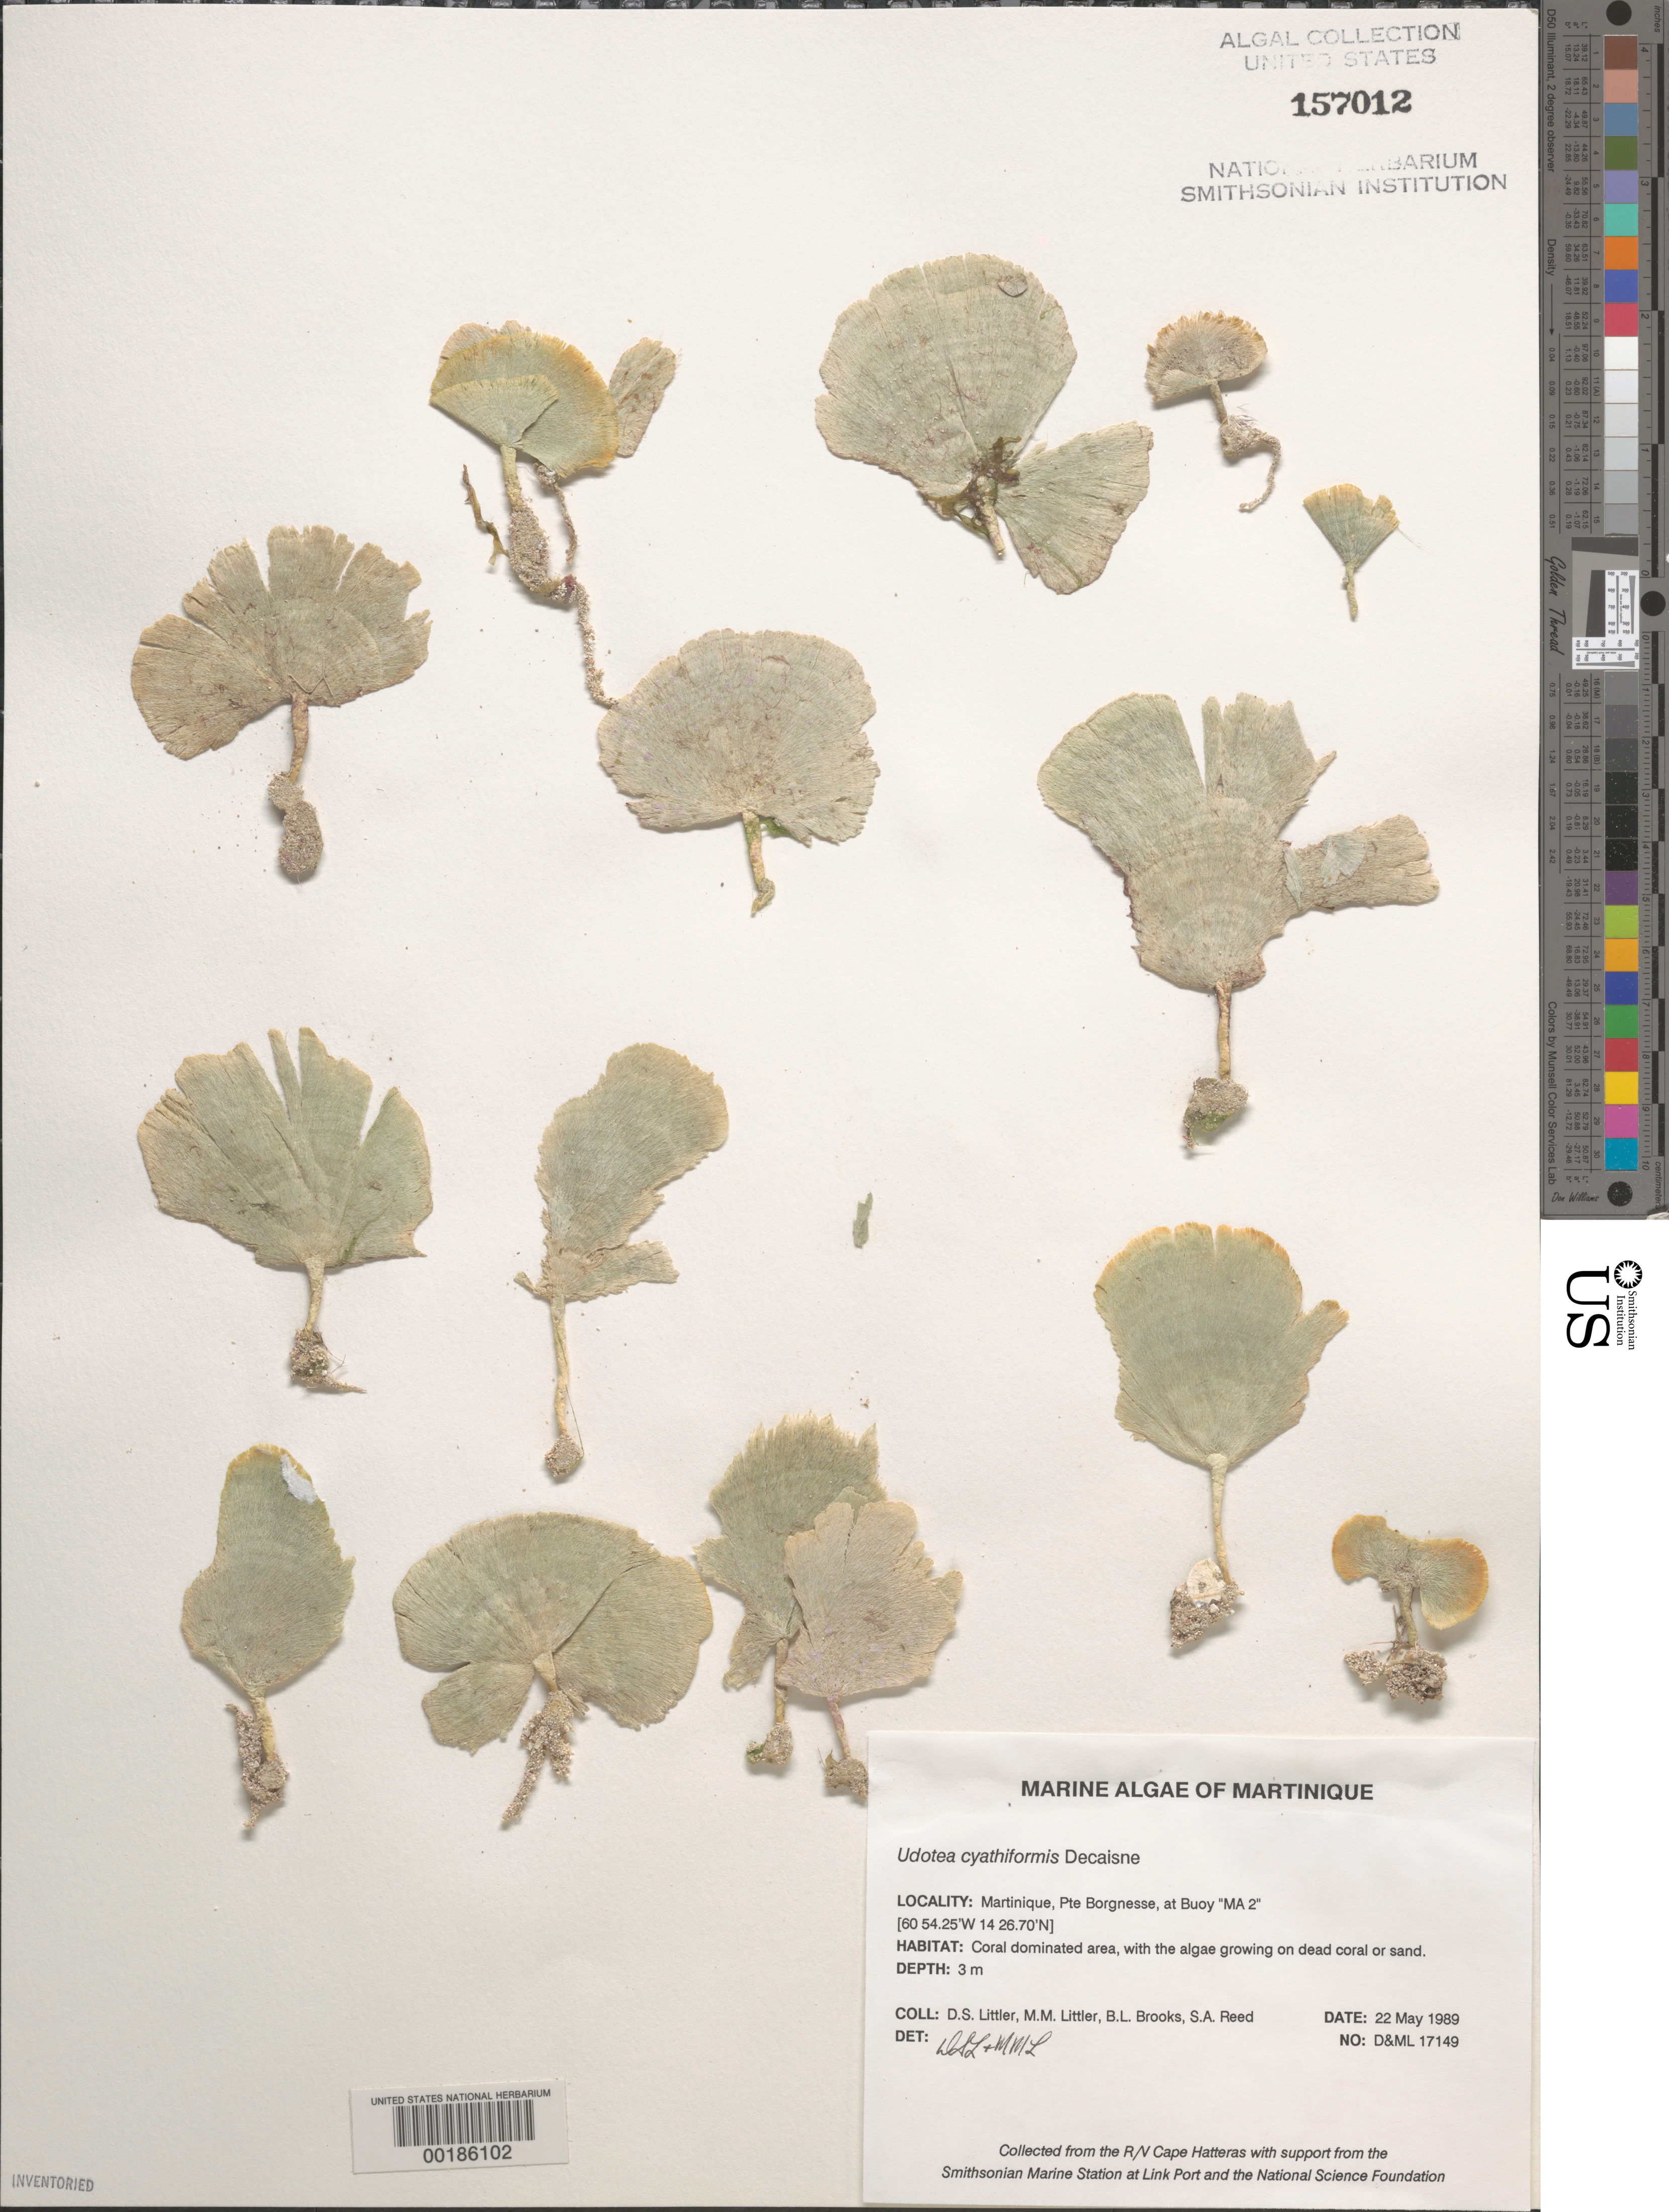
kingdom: Plantae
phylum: Chlorophyta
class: Ulvophyceae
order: Bryopsidales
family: Udoteaceae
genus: Udotea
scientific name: Udotea cyathiformis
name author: Decne.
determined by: Littler, D. S.; Littler, M. M.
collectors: D. S. Littler, M. M. Littler, B. Brooks & S. Reed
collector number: D&ML 17149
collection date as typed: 22 May 1989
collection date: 1989-05-22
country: Martinique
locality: Pointe Borgnesse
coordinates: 14 26.70 N, 60 54.25' W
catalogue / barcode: US 157012